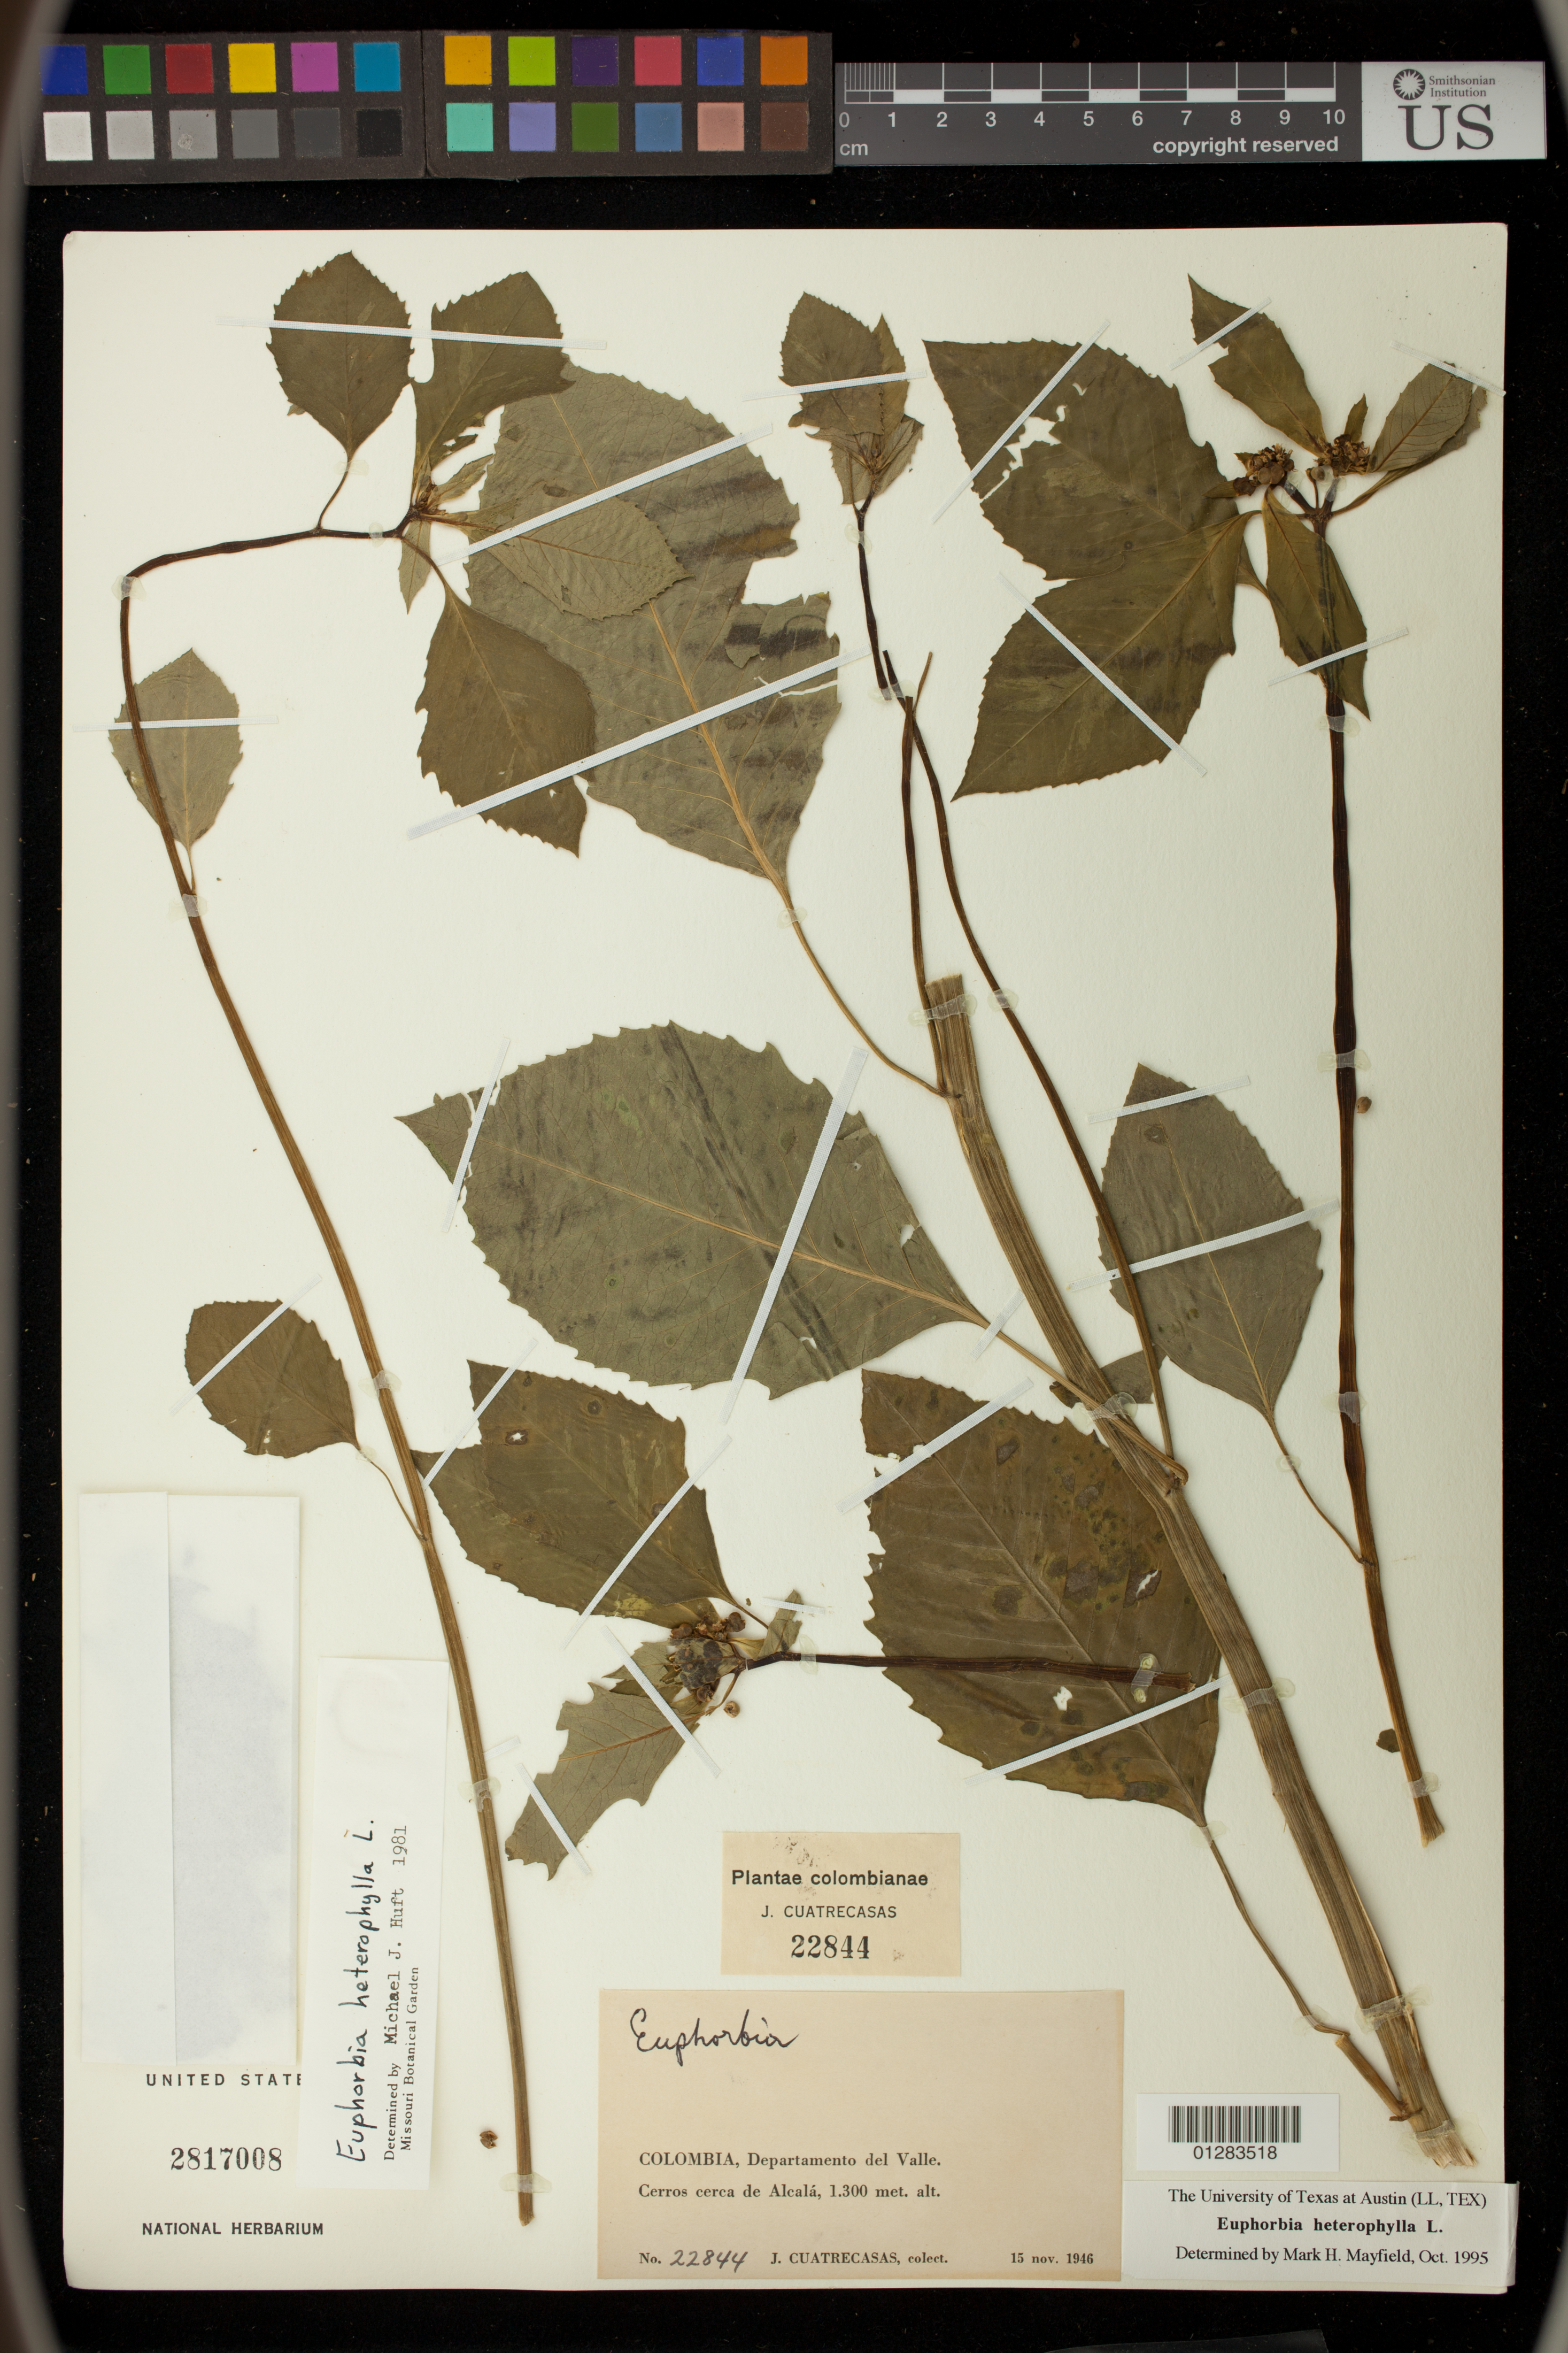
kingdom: Plantae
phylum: Tracheophyta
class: Magnoliopsida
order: Malpighiales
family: Euphorbiaceae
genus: Euphorbia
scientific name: Euphorbia heterophylla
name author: L.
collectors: J. Cuatrecasas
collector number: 22844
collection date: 1946-11-15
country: Colombia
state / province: Valle del Cauca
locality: Cerros cerca de Alcala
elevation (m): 1300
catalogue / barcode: US 2817008